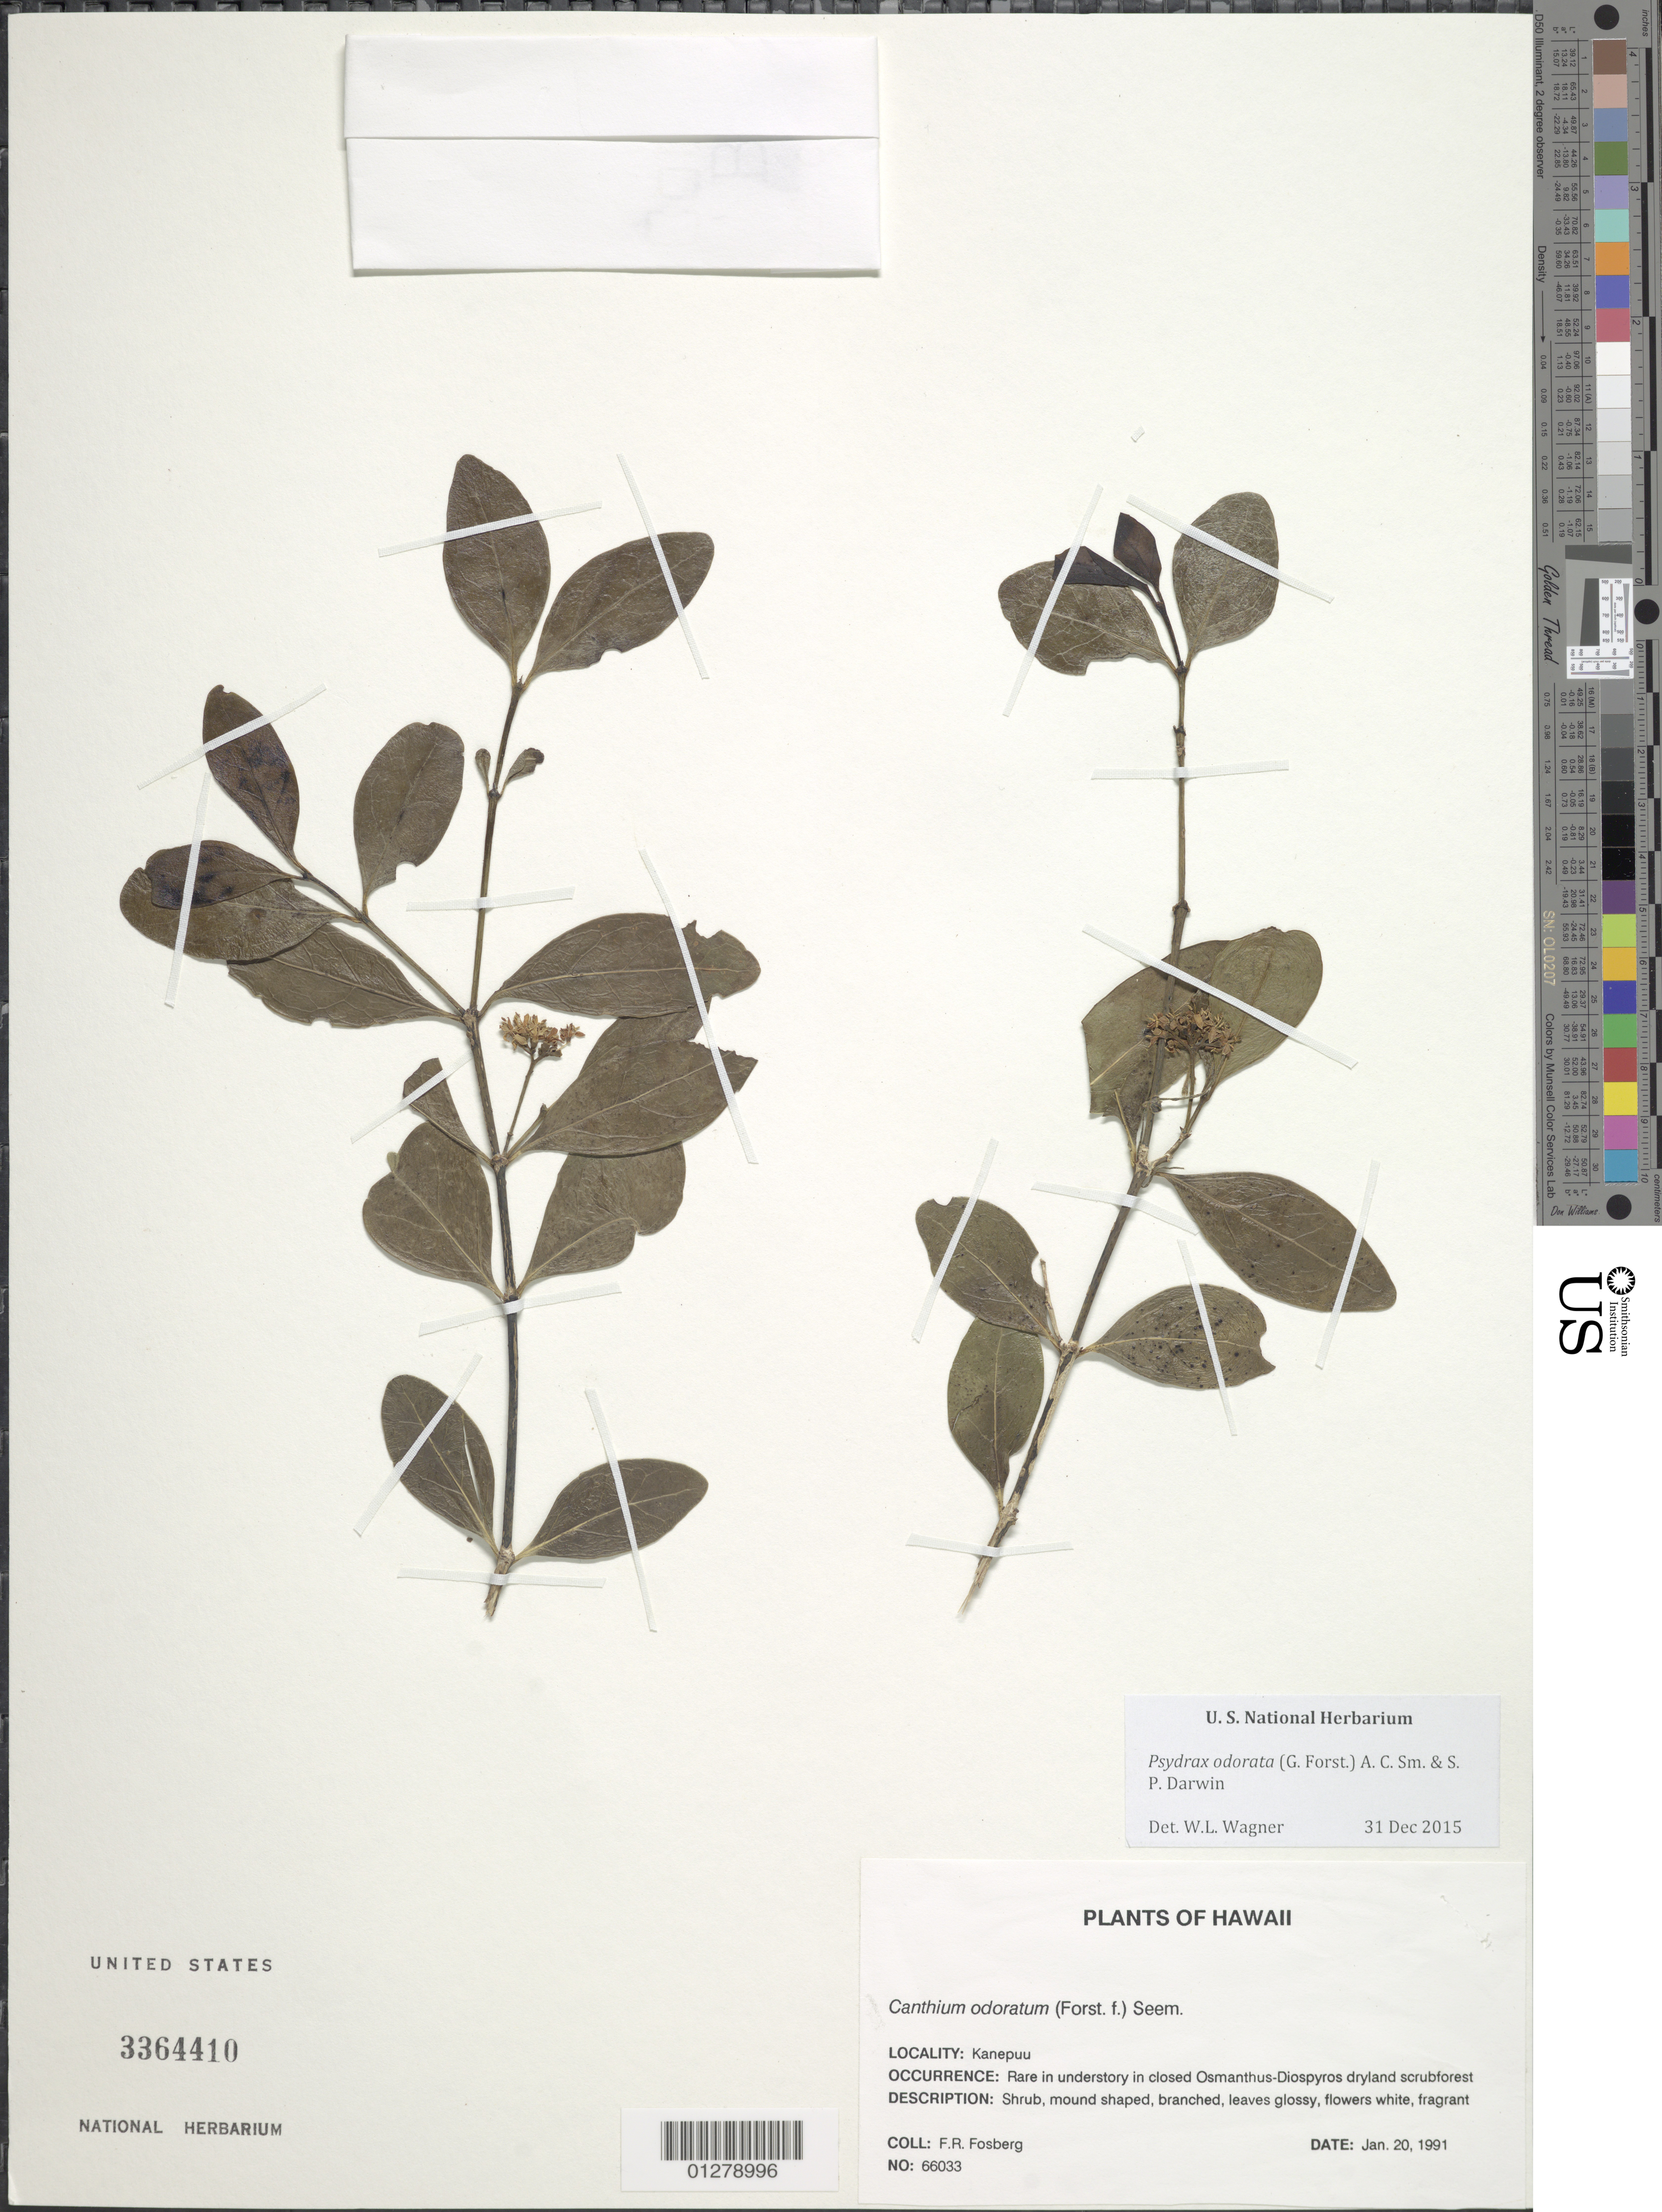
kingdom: Plantae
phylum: Tracheophyta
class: Magnoliopsida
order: Gentianales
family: Rubiaceae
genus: Psydrax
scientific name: Psydrax odorata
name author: (G. Forst.) A.C. Sm. & S.P. Darwin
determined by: Wagner, W. L., (BOT), Smithsonian Institution - National Museum of Natural History (UNITED STATES)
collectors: F. R. Fosberg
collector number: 66033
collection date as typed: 20 Jan 1991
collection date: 1991-01-20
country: United States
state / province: Hawaii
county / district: Maui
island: Lana'i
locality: Kanepu'u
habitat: Dryland scrubforest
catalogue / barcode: US 3364410